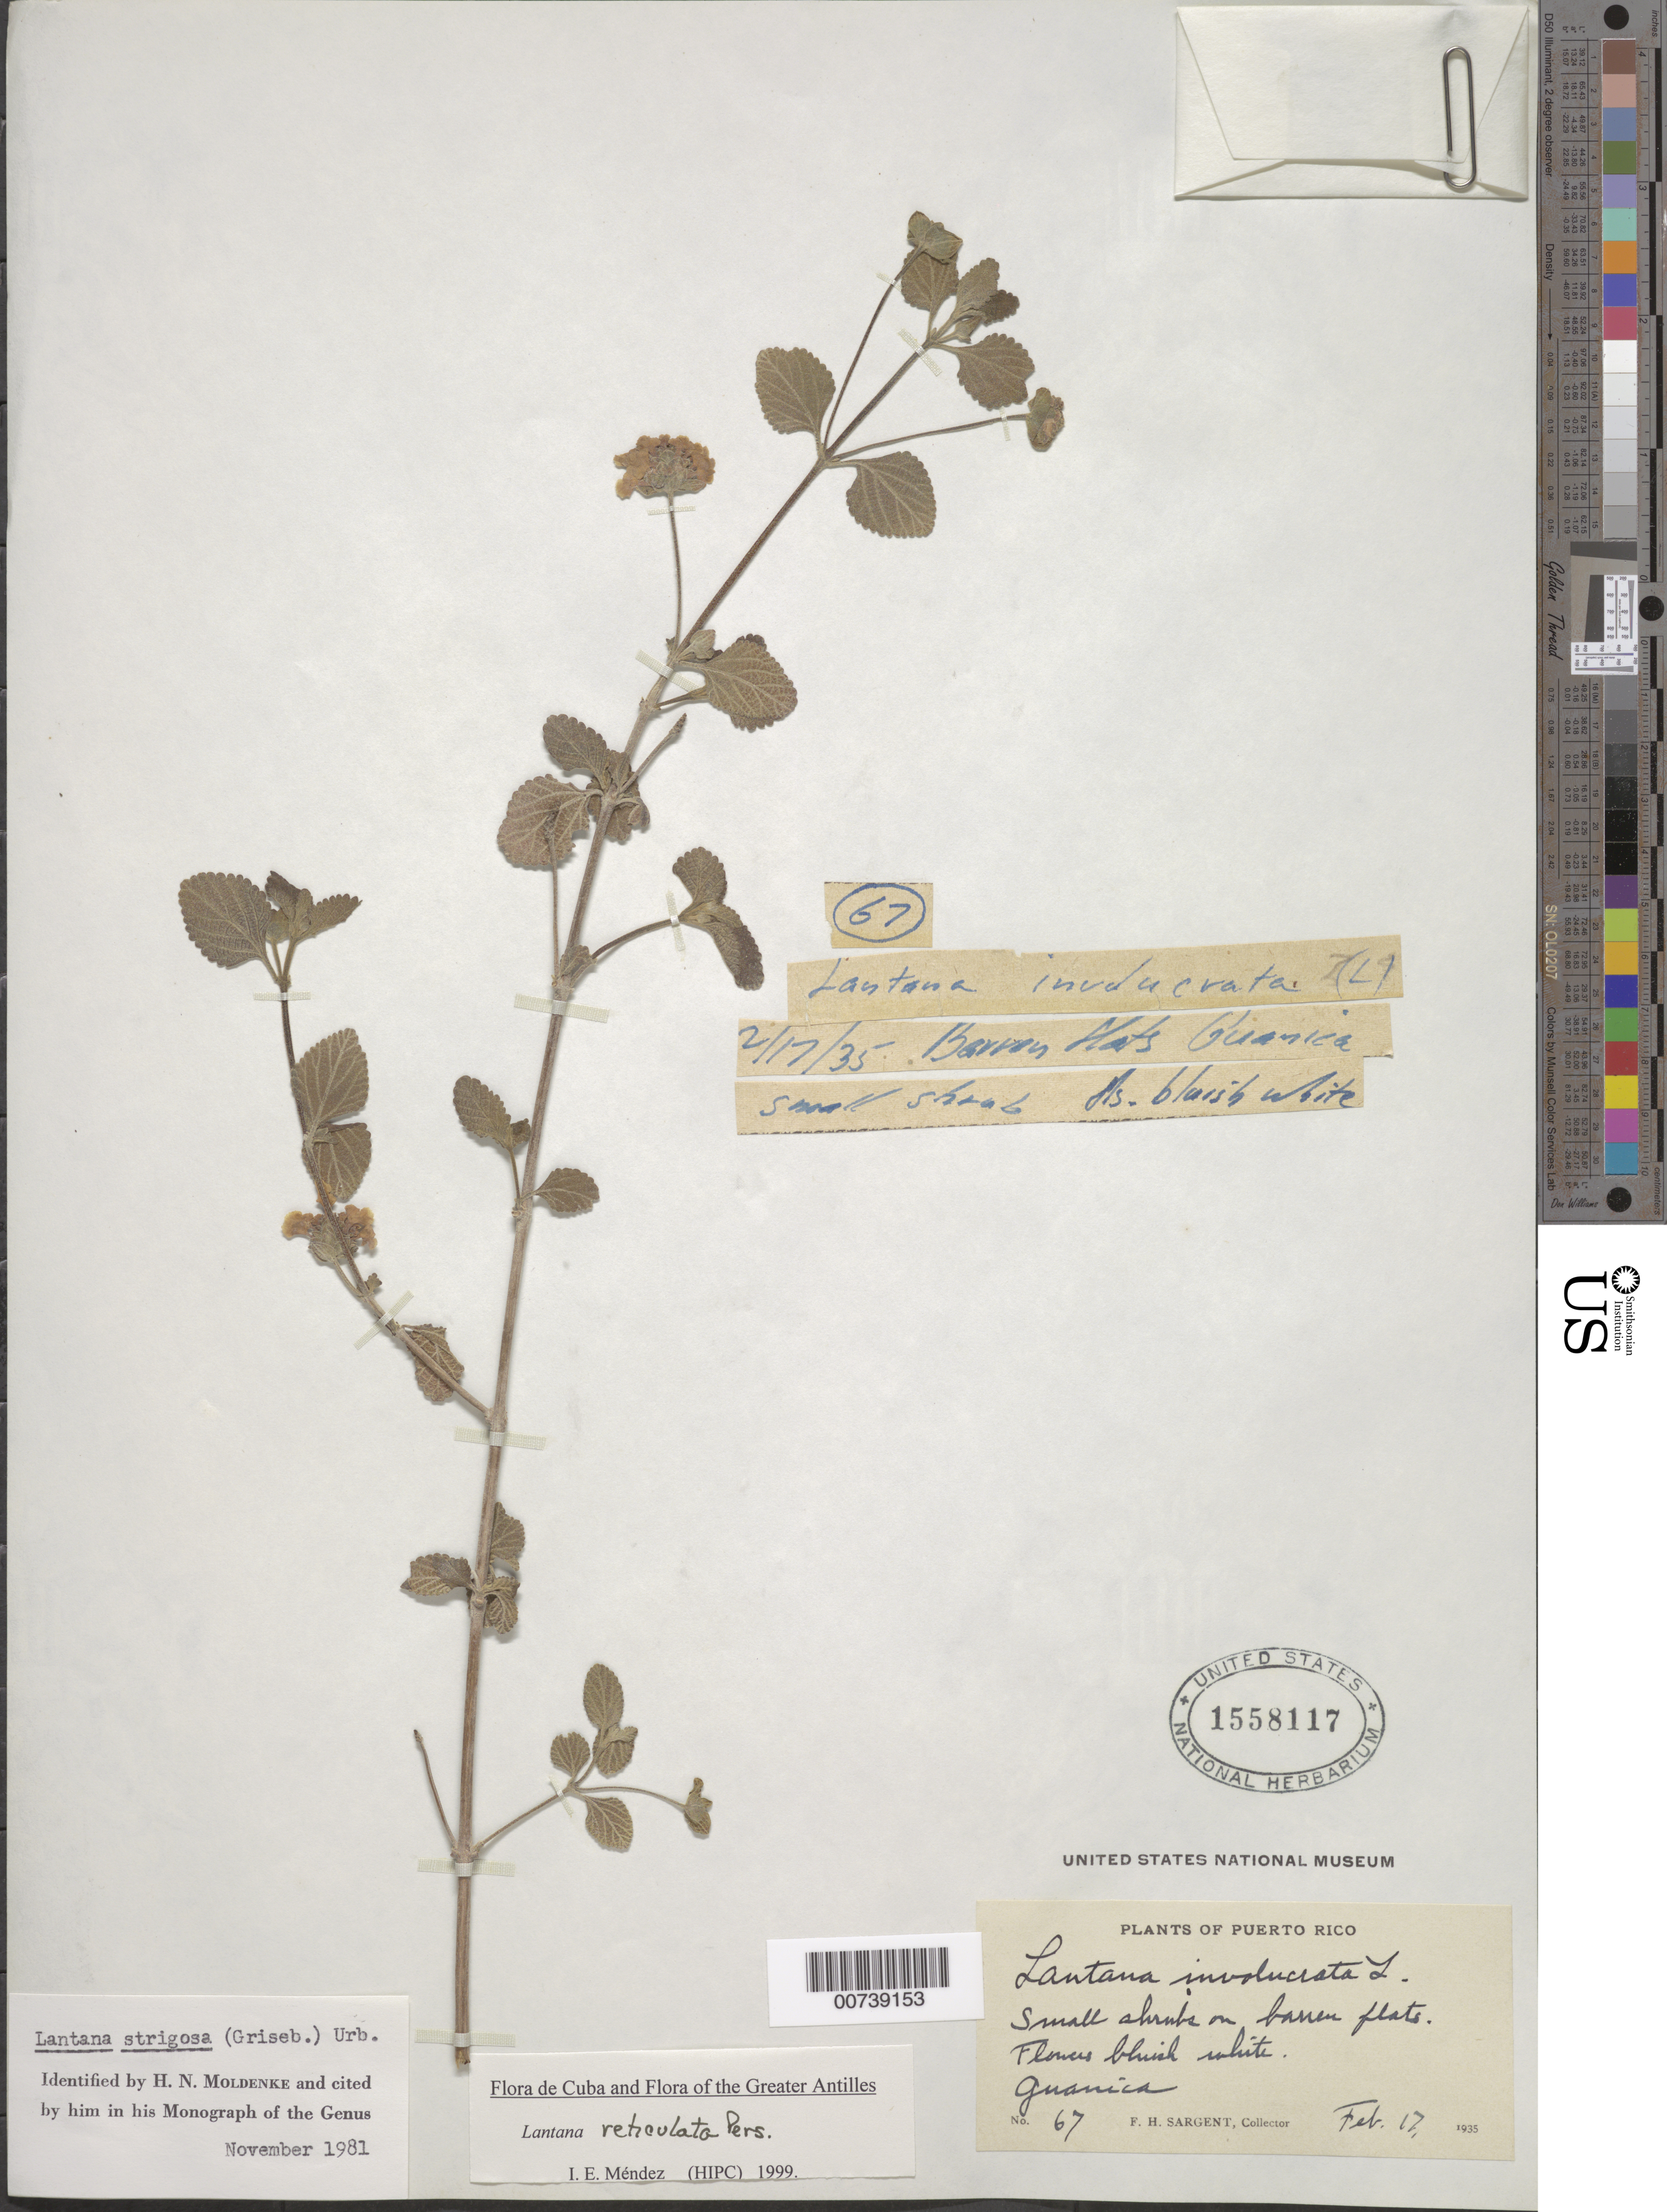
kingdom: Plantae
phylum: Tracheophyta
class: Magnoliopsida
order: Lamiales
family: Verbenaceae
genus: Lantana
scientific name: Lantana reticulata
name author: Pers.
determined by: Méndez, Isidro E., (HIPC)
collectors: F. H. Sargent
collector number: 67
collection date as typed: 17 Feb 1935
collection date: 1935-02-17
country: Puerto Rico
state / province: Guánica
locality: Guanica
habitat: Barren flats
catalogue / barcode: US 1558117